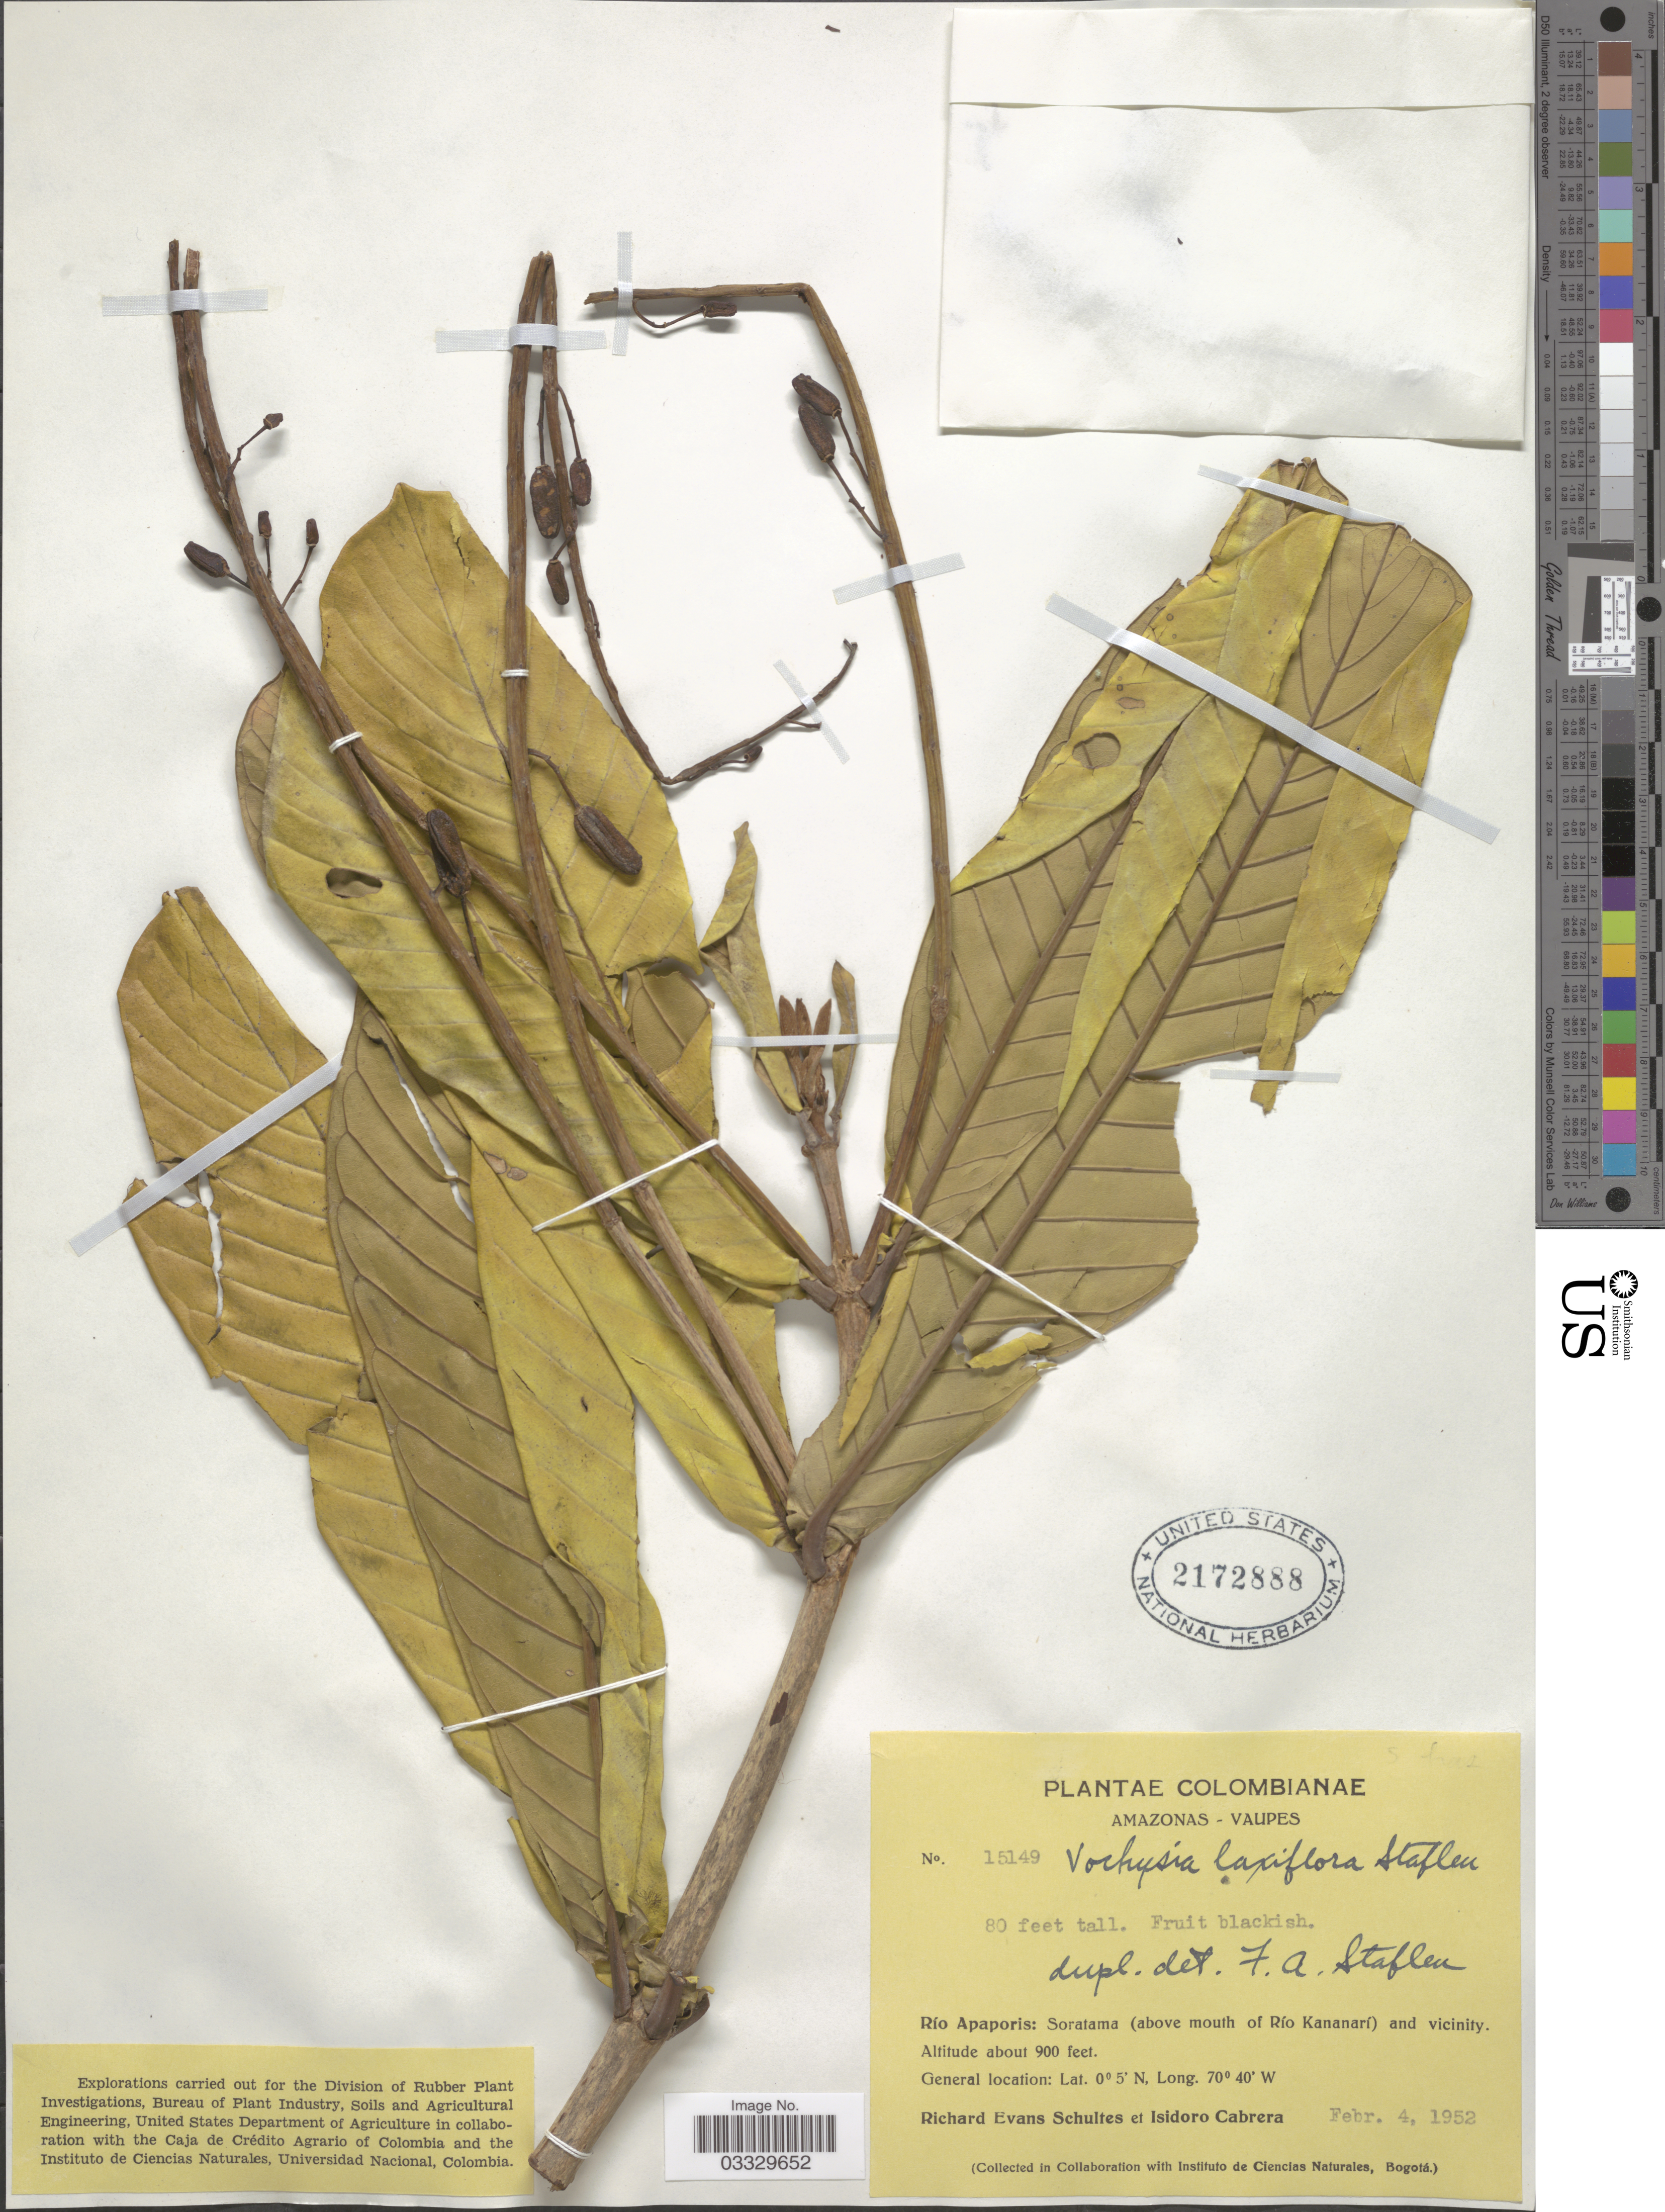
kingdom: Plantae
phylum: Tracheophyta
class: Magnoliopsida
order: Myrtales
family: Vochysiaceae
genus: Vochysia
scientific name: Vochysia laxiflora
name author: Stafleu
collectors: R. E. Schultes & I. Cabrera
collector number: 15149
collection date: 1952-02-04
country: Colombia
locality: Amazonas - Vaupes. Río Apaporis: Soratama (above mouth of Río Kananarí) and vicinity.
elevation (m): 274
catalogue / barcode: US 2172888